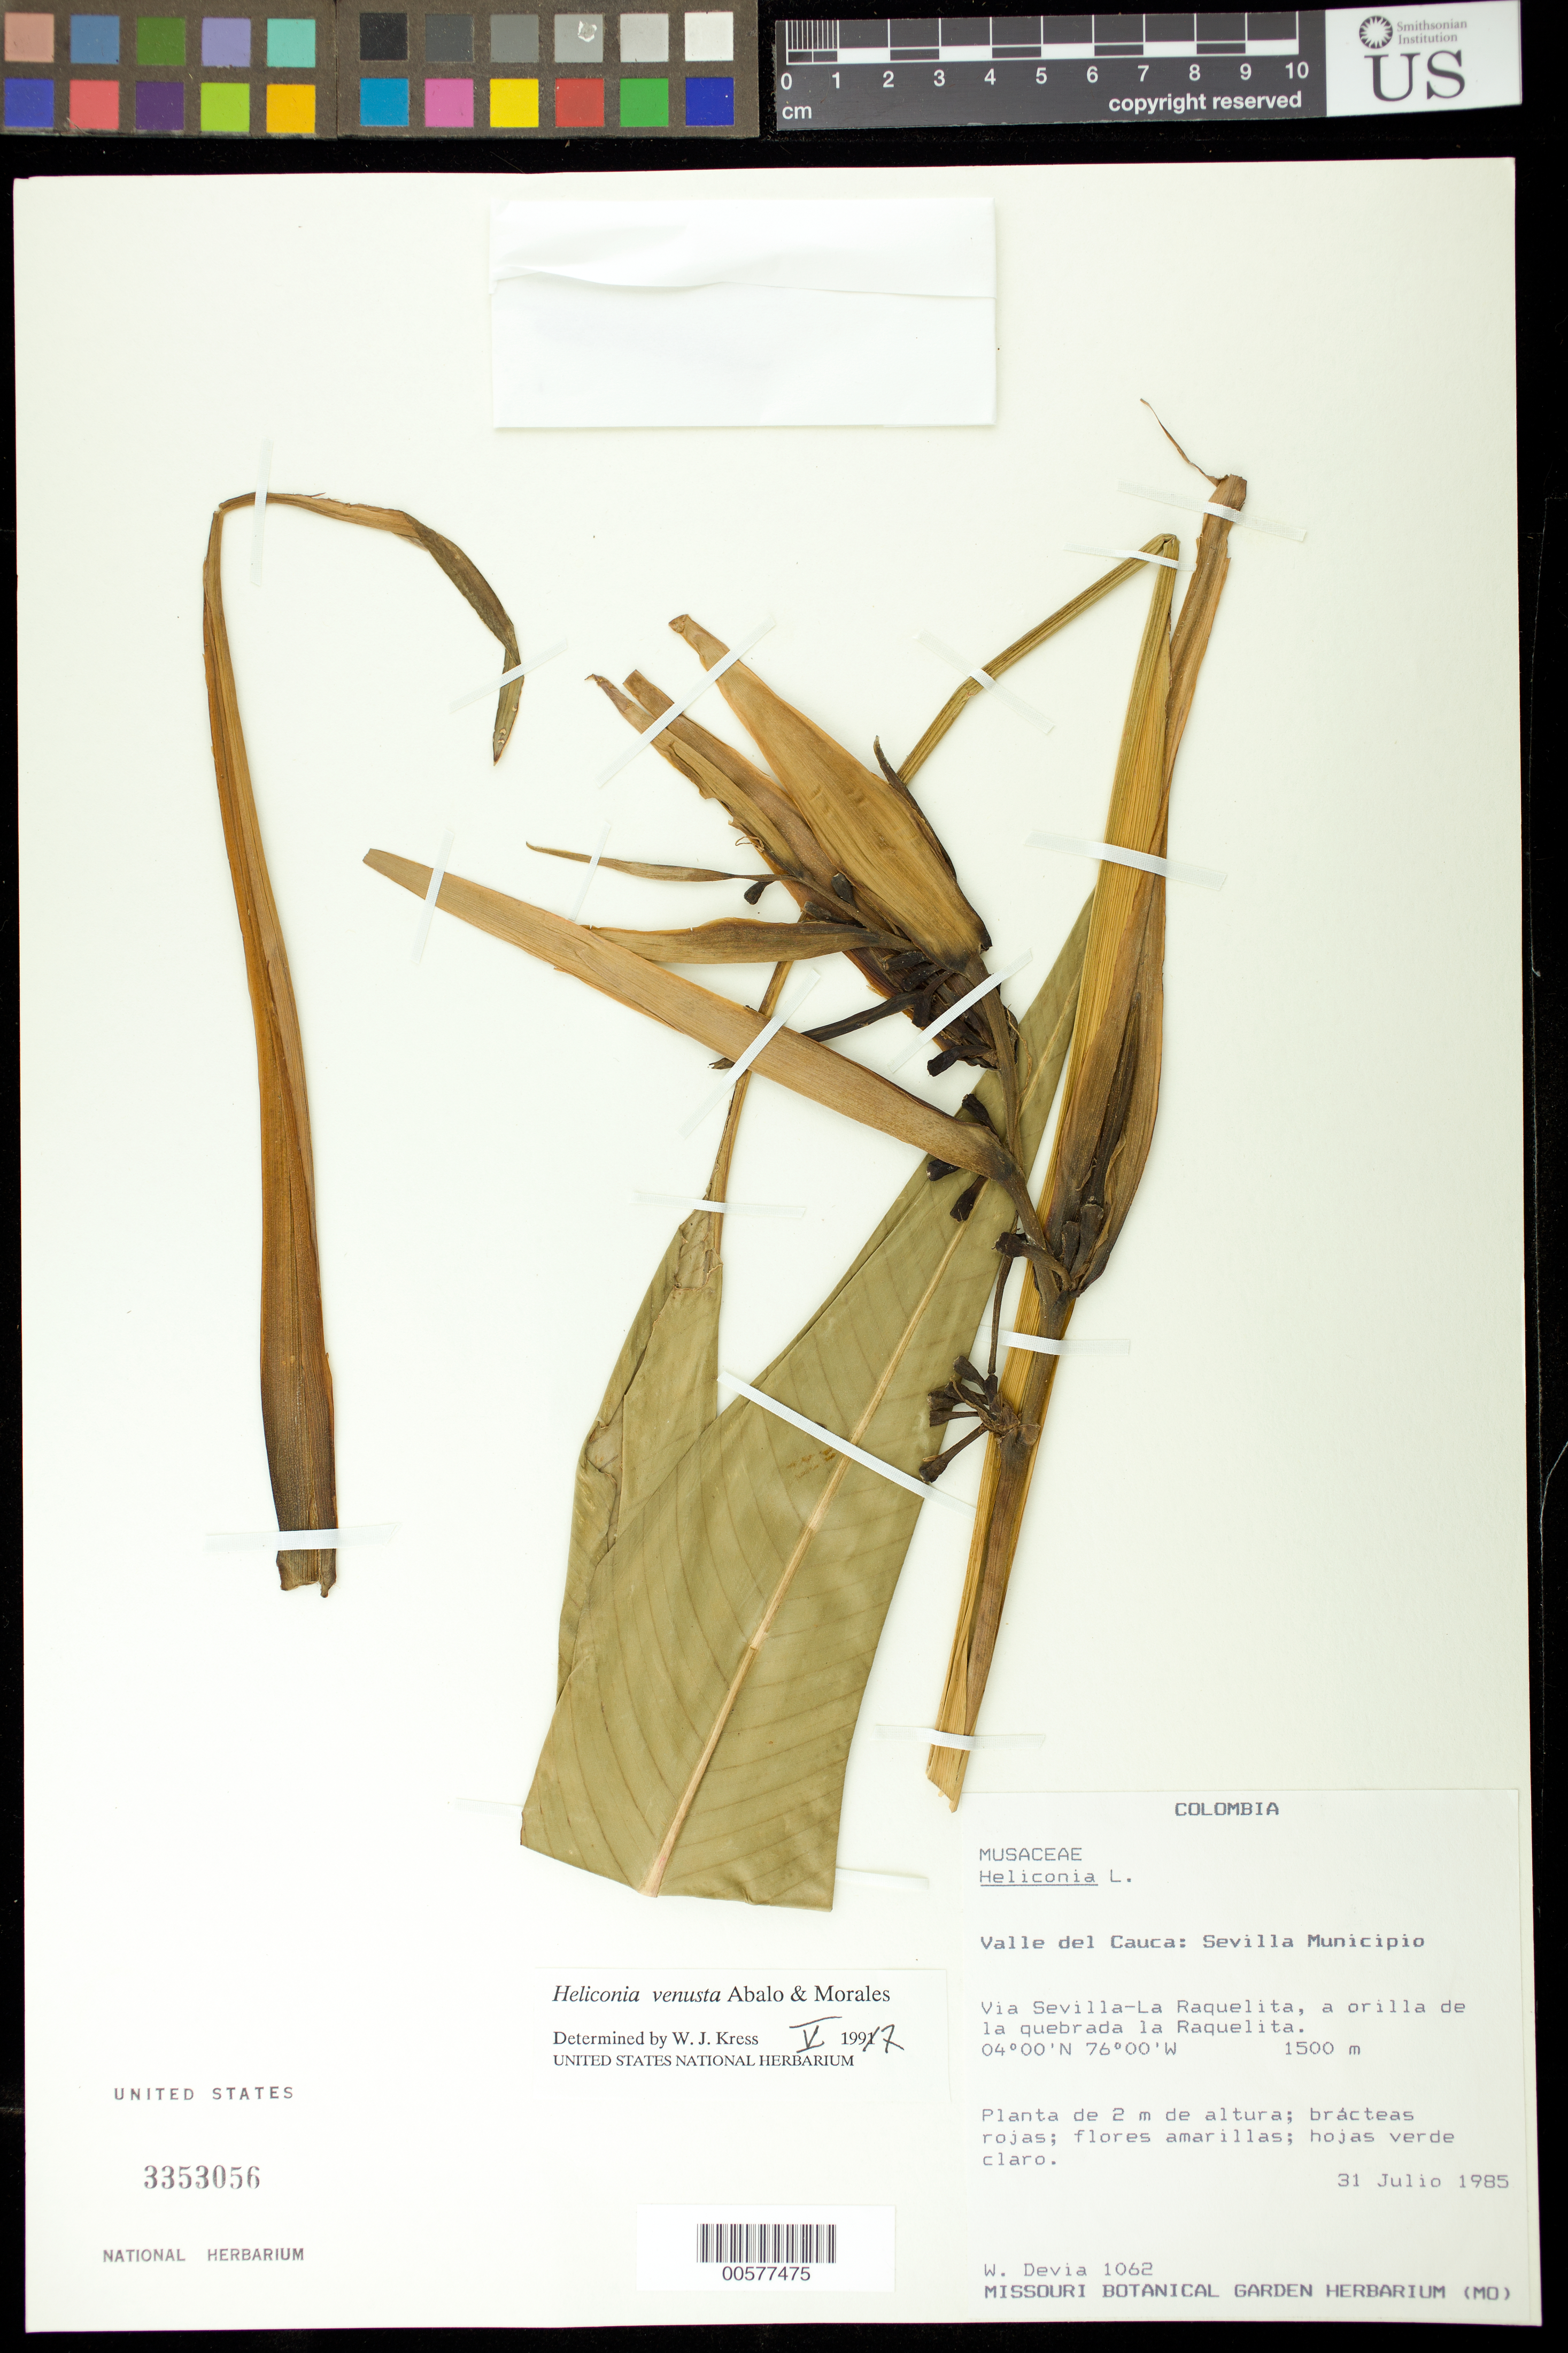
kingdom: Plantae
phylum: Tracheophyta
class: Liliopsida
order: Zingiberales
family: Heliconiaceae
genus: Heliconia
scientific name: Heliconia venusta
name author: Abalo & G. Morales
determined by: Kress, W. J., (US), Smithsonian Institution - National Museum of Natural History (UNITED STATES)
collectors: W. Devia A.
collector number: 1062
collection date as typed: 31 Jul 1985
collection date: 1985-07-31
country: Colombia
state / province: Valle del Cauca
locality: Sevilla, Via Sevilla-La Raquelita, next to La Raquelita waterfall.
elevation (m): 1500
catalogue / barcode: US 3353056